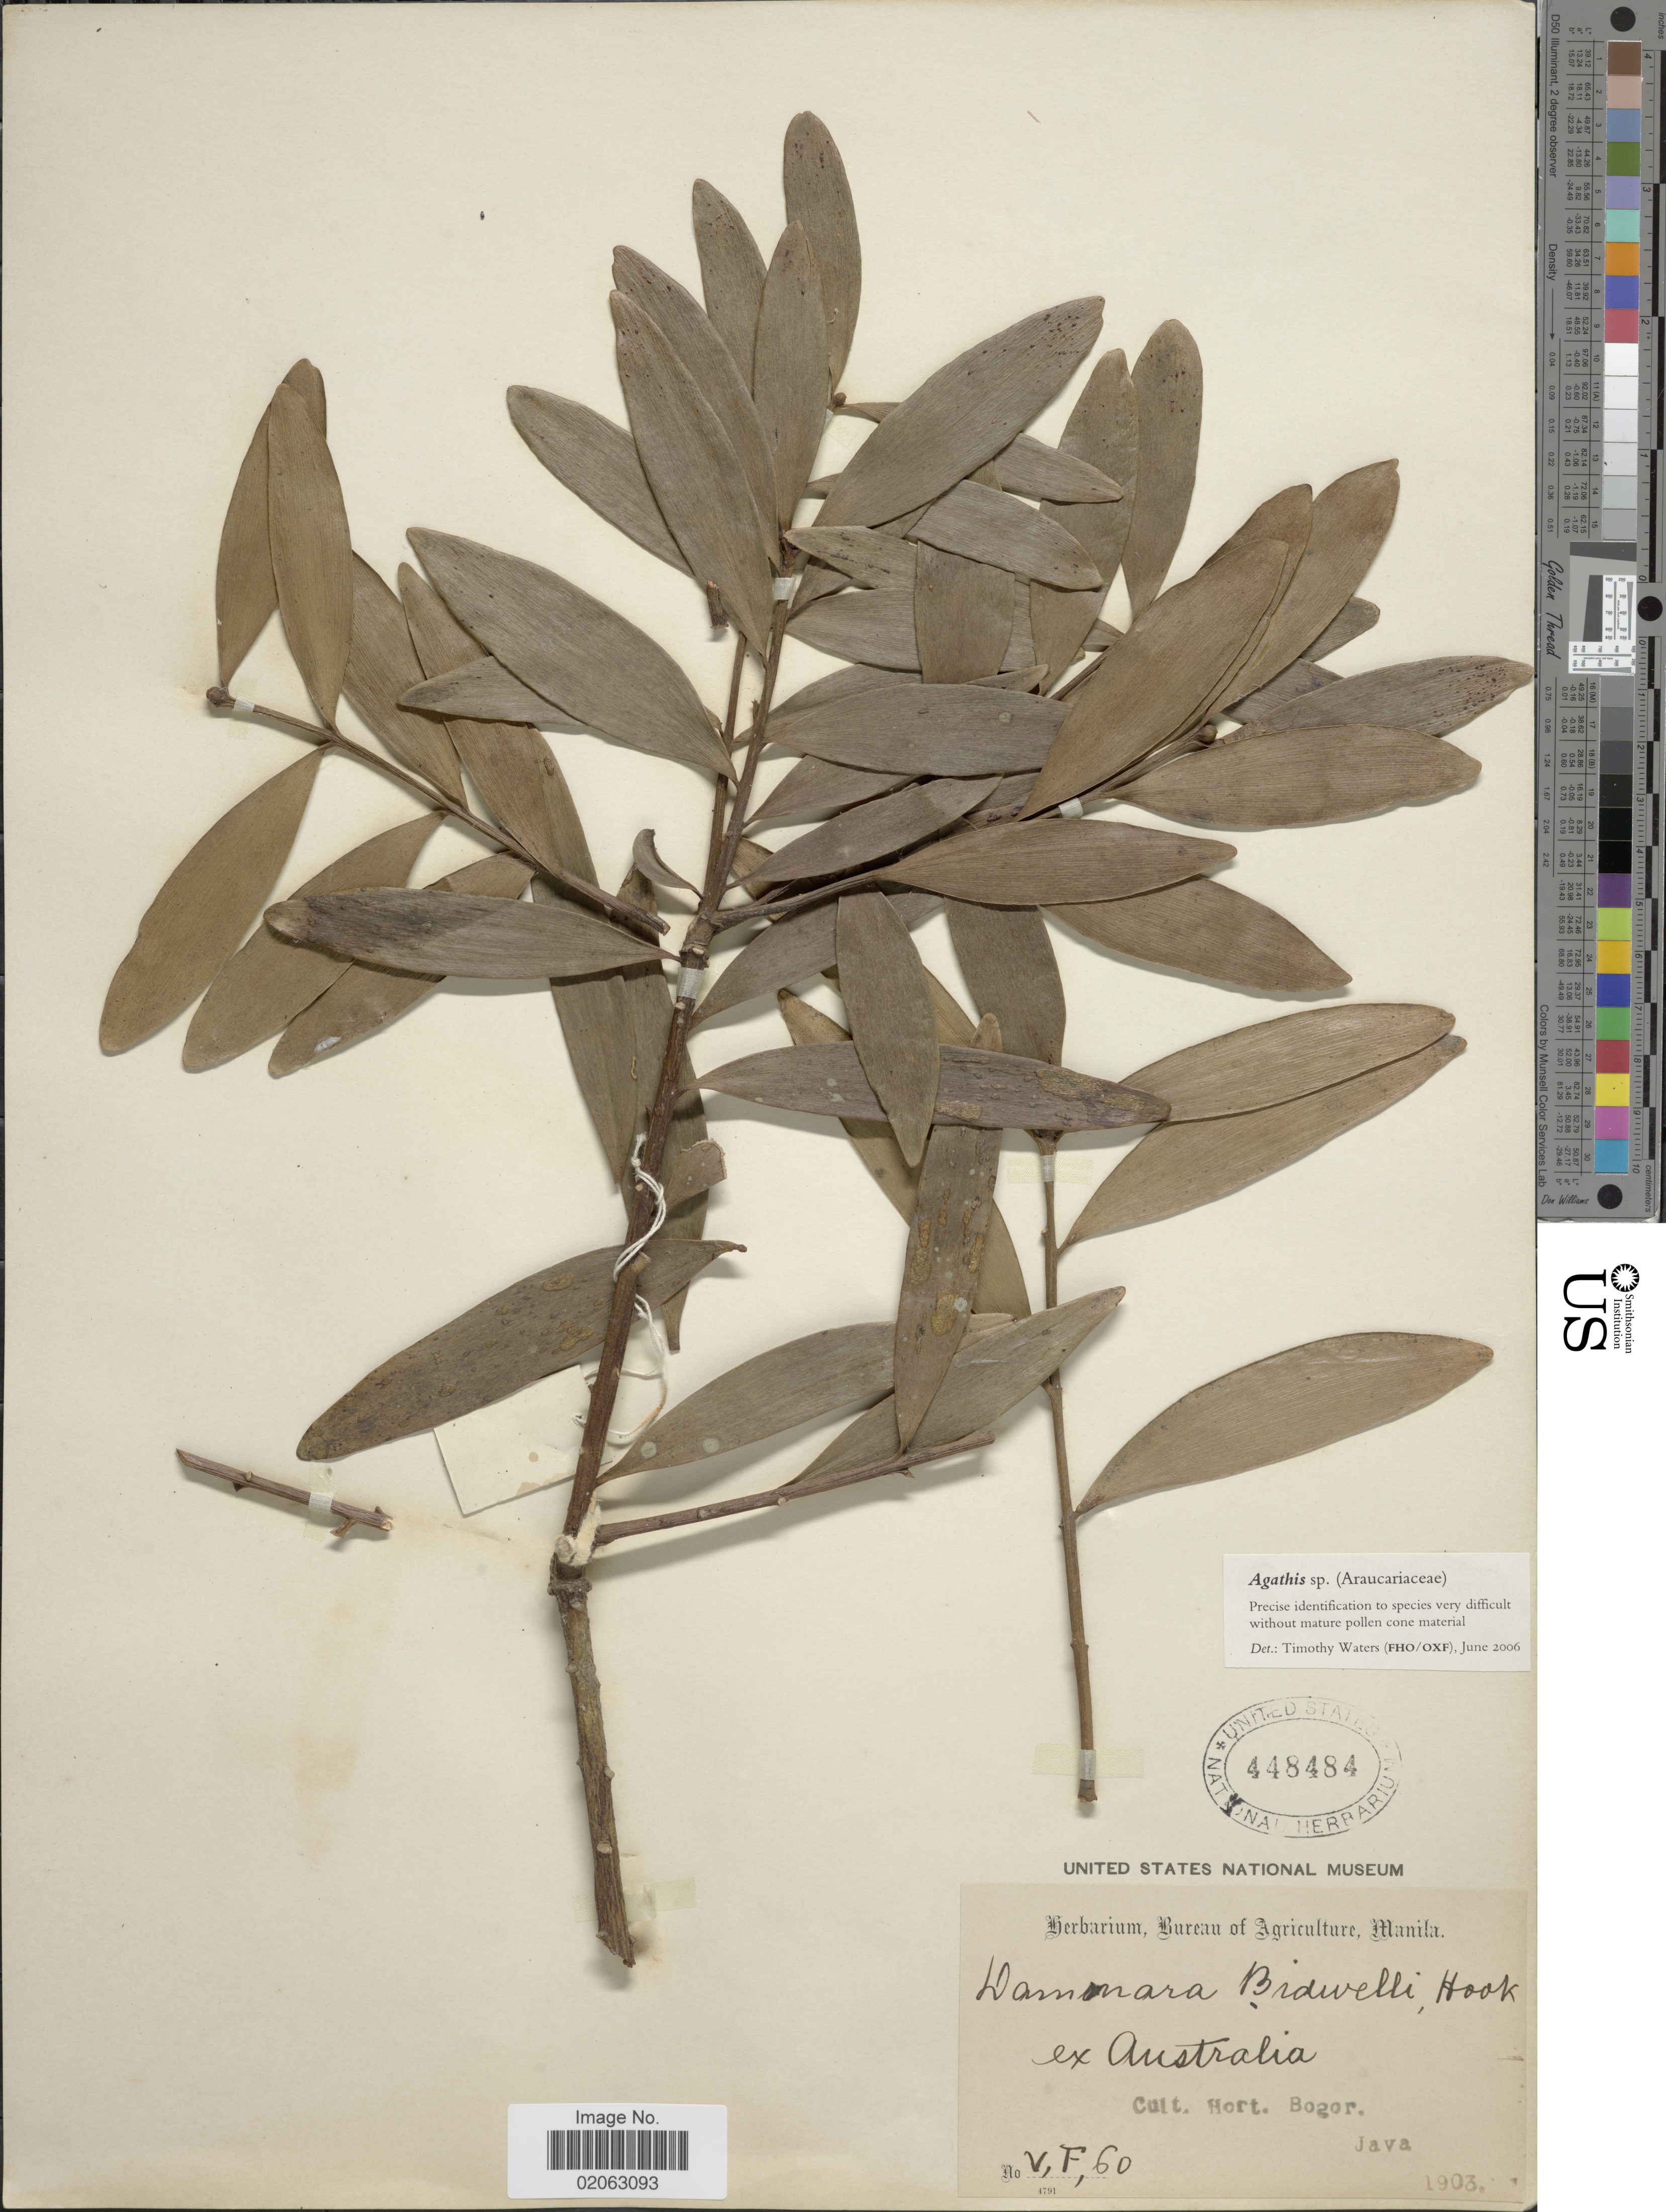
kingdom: Plantae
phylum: Tracheophyta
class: Pinopsida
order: Pinales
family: Araucariaceae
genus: Agathis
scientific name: Agathis sp.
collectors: ex Herb. Bur. Agric. Manila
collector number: V, F, 60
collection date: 1903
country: Indonesia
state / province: Java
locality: Cult. Hort. Bogor. Java.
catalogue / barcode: US 448484